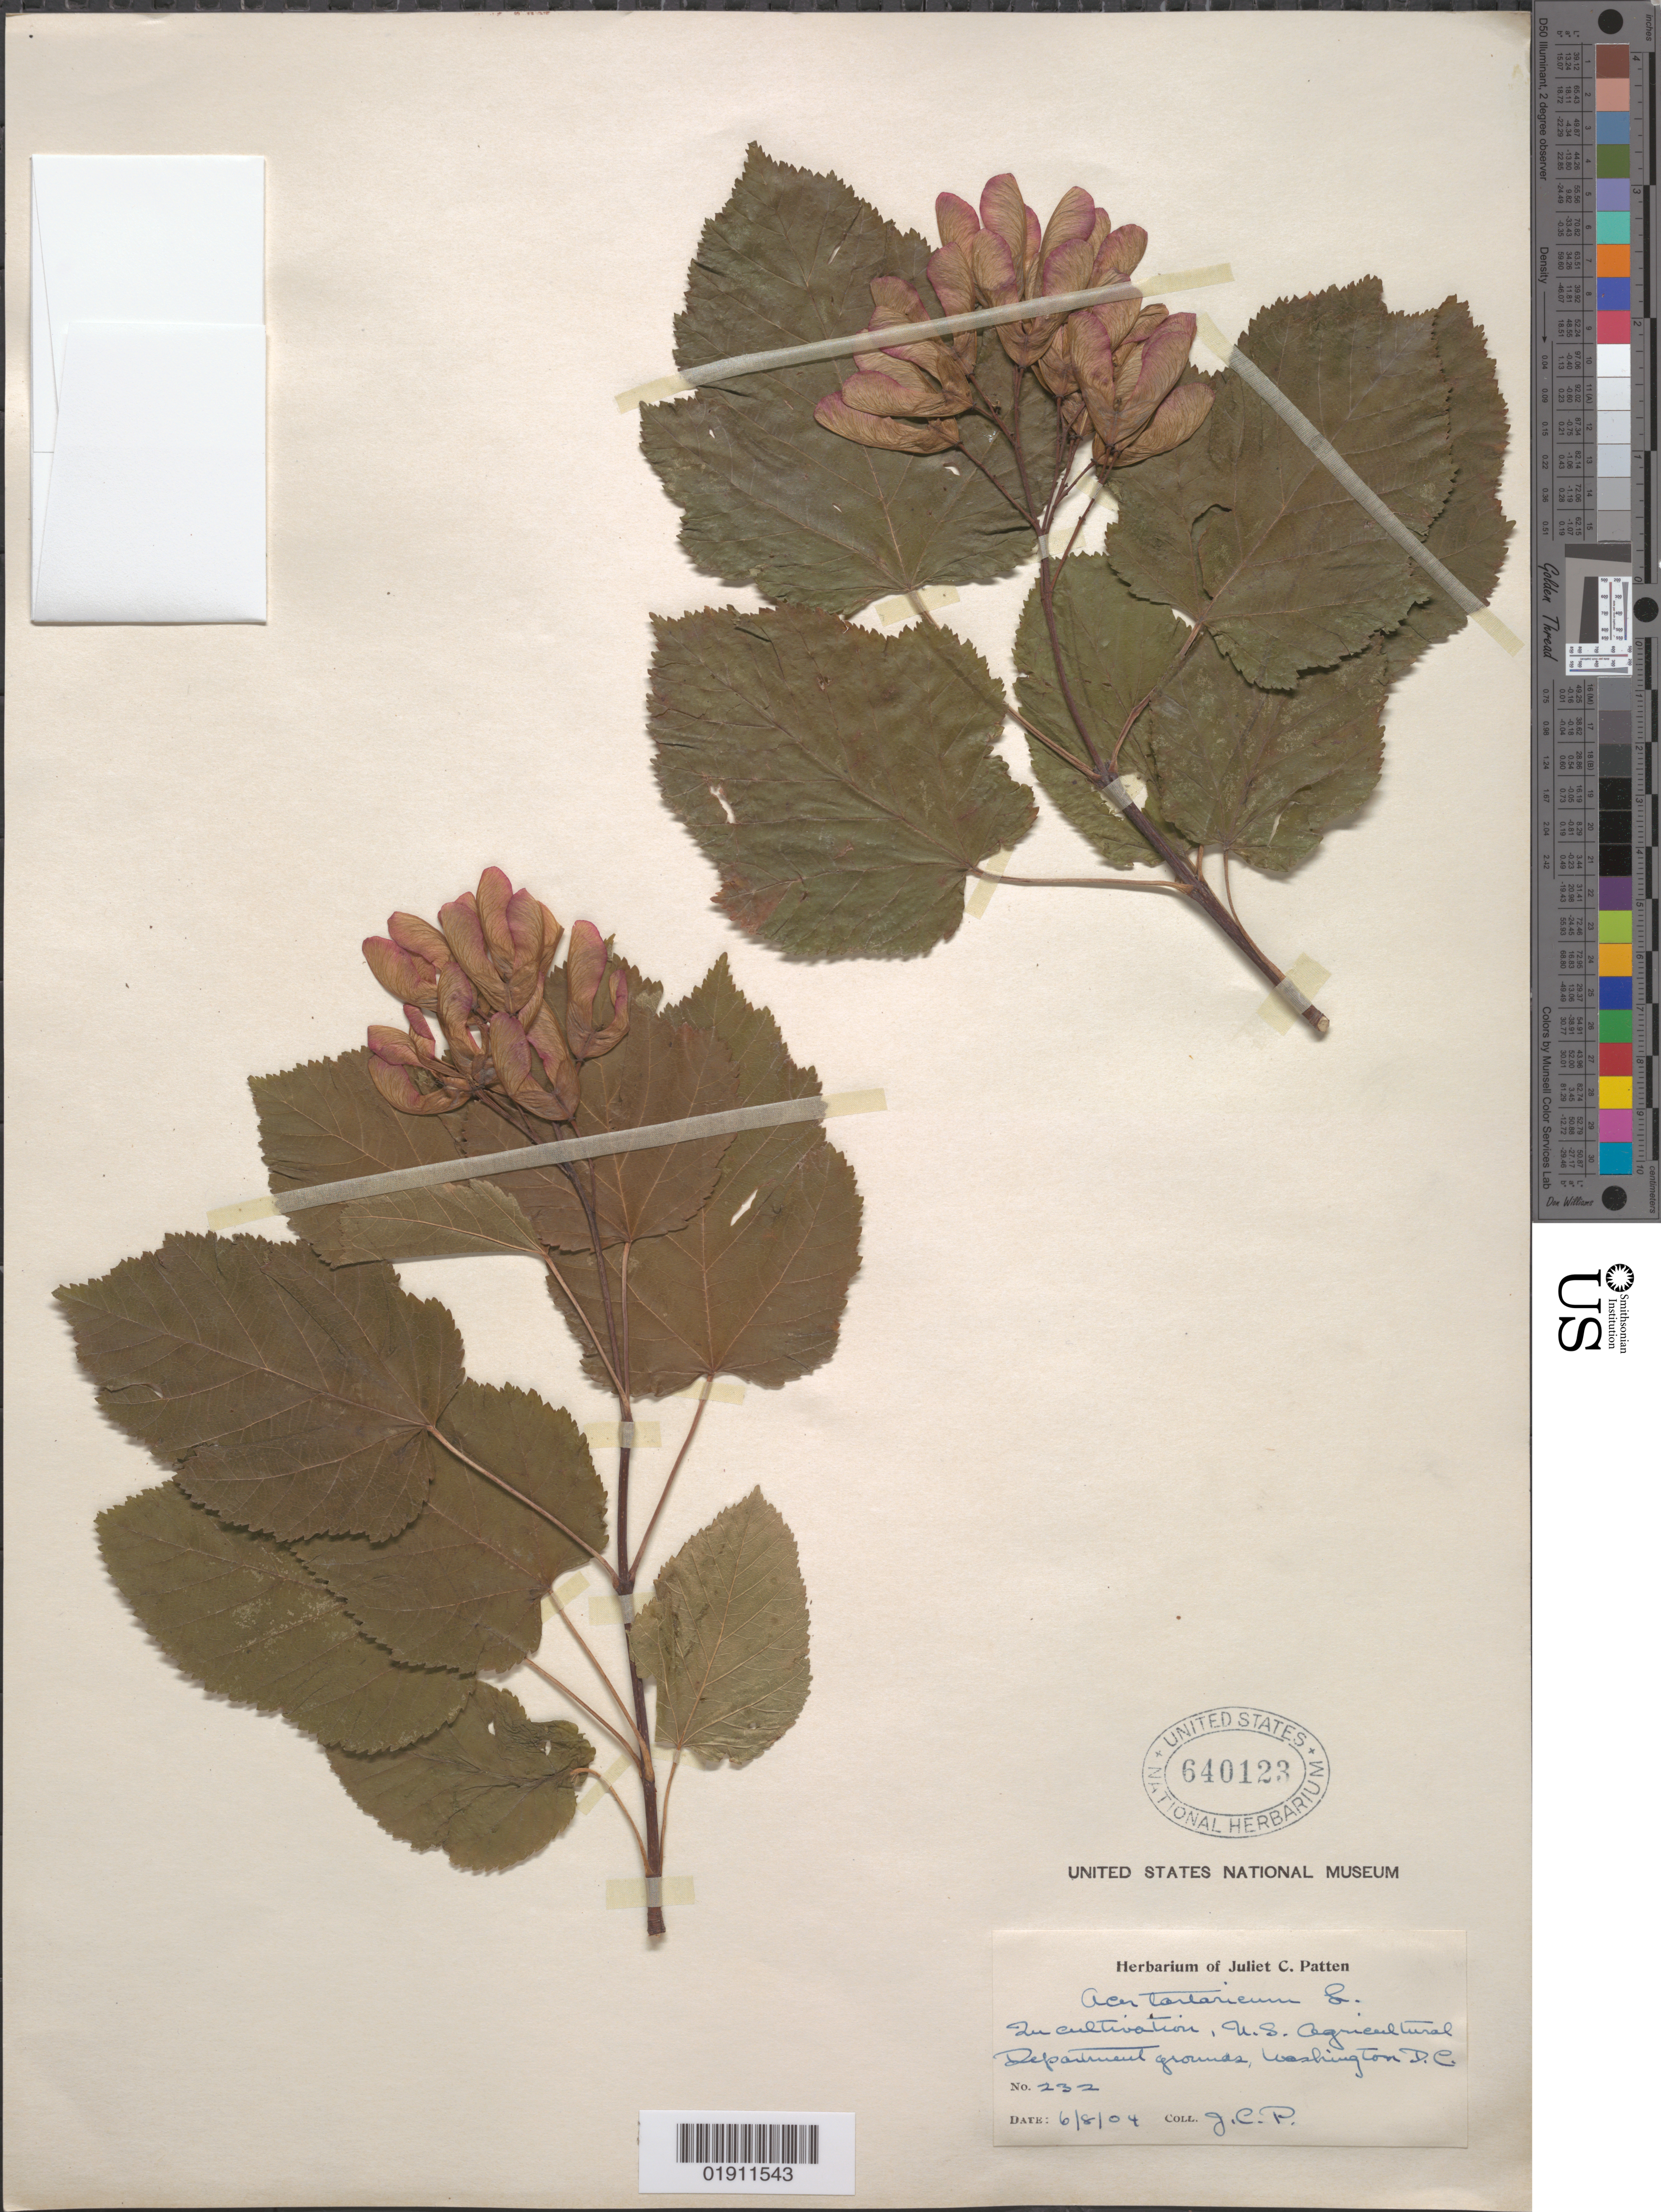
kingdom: Plantae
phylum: Tracheophyta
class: Magnoliopsida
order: Sapindales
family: Sapindaceae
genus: Acer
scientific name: Acer tataricum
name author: L.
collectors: J. Patten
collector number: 232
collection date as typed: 6/8/04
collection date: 1904-08-06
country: United States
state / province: District of Columbia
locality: U.S. Agricultural Department grounds, Washington, DC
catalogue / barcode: US 640123